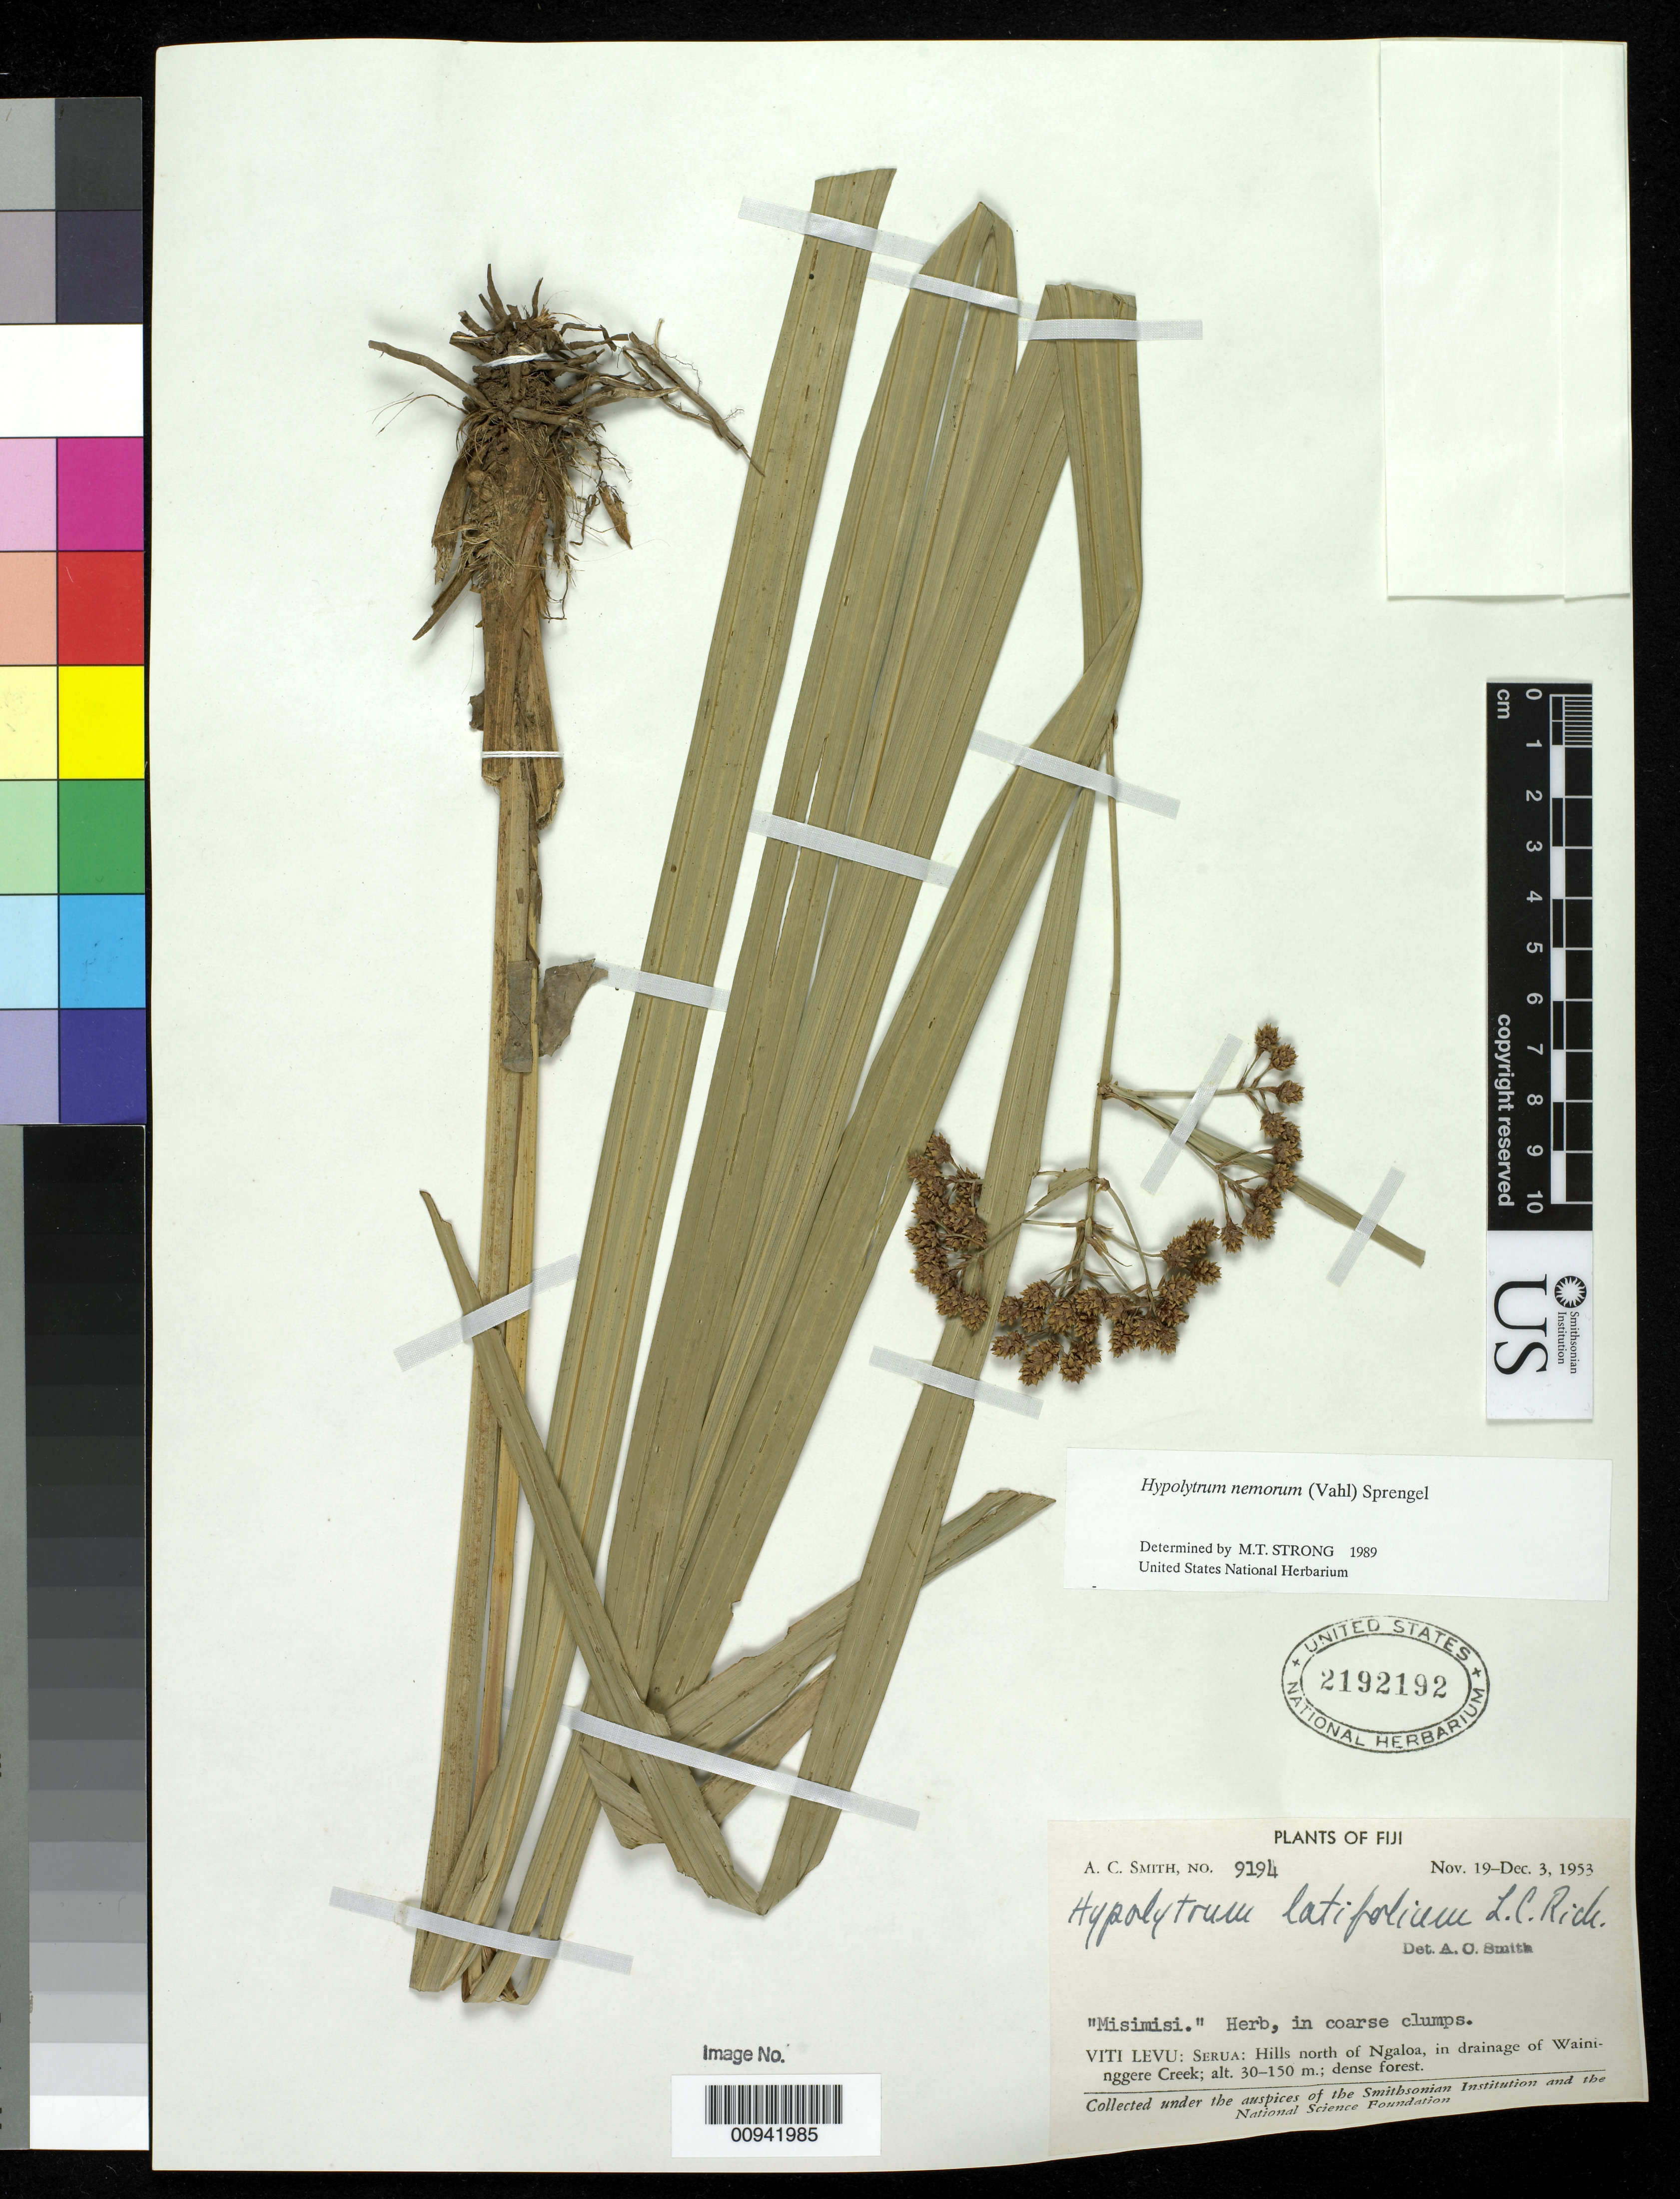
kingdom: Plantae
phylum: Tracheophyta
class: Liliopsida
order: Poales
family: Cyperaceae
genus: Hypolytrum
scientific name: Hypolytrum nemorum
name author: (Vahl) Spreng.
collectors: A. C. Smith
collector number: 9194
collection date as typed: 19 Nov 1953 to 03 Dec 1953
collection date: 1953-11-19/1953-12-03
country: Fiji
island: Serua Reef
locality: Viti Levu,. Hills north of Ngaloa, in drainage of Waininggere Creek.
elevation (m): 30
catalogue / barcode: US 2192192